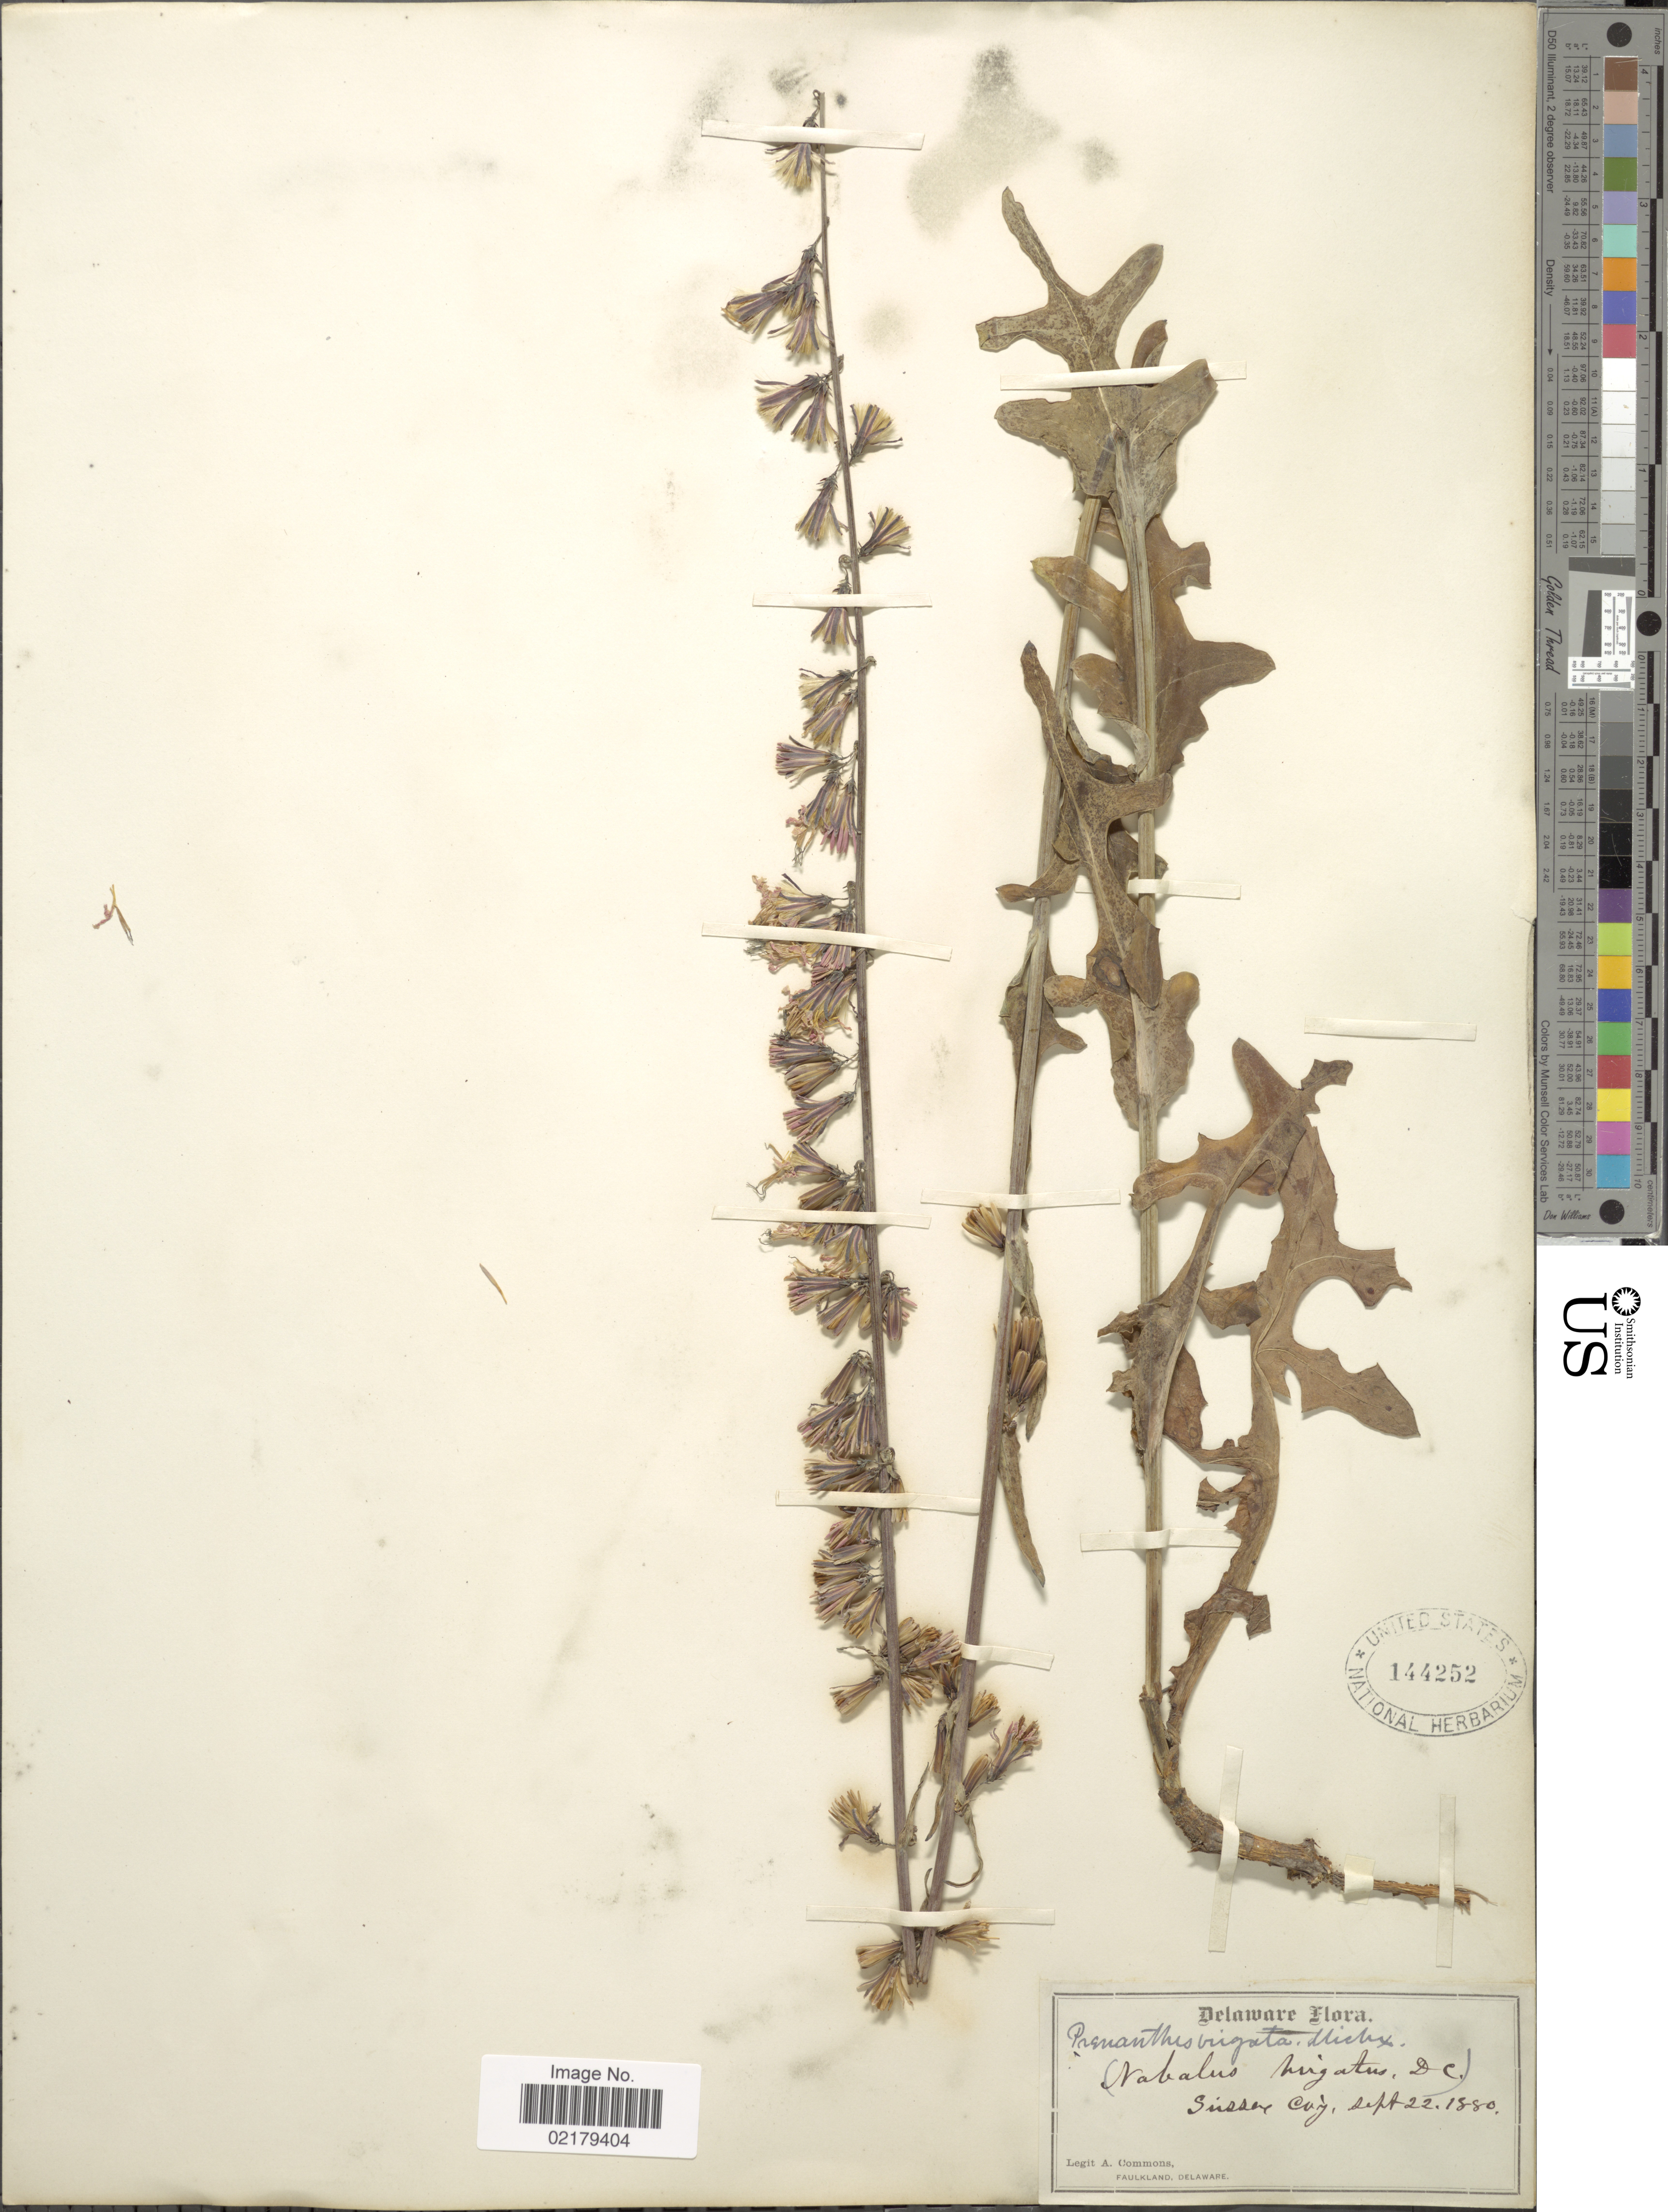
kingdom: Plantae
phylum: Tracheophyta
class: Magnoliopsida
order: Asterales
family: Asteraceae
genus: Prenanthes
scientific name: Prenanthes autumnalis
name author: Walter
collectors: A. Commons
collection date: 1880-09-22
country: United States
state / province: Delaware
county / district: Sussex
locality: Sussex Cay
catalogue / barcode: US 144252